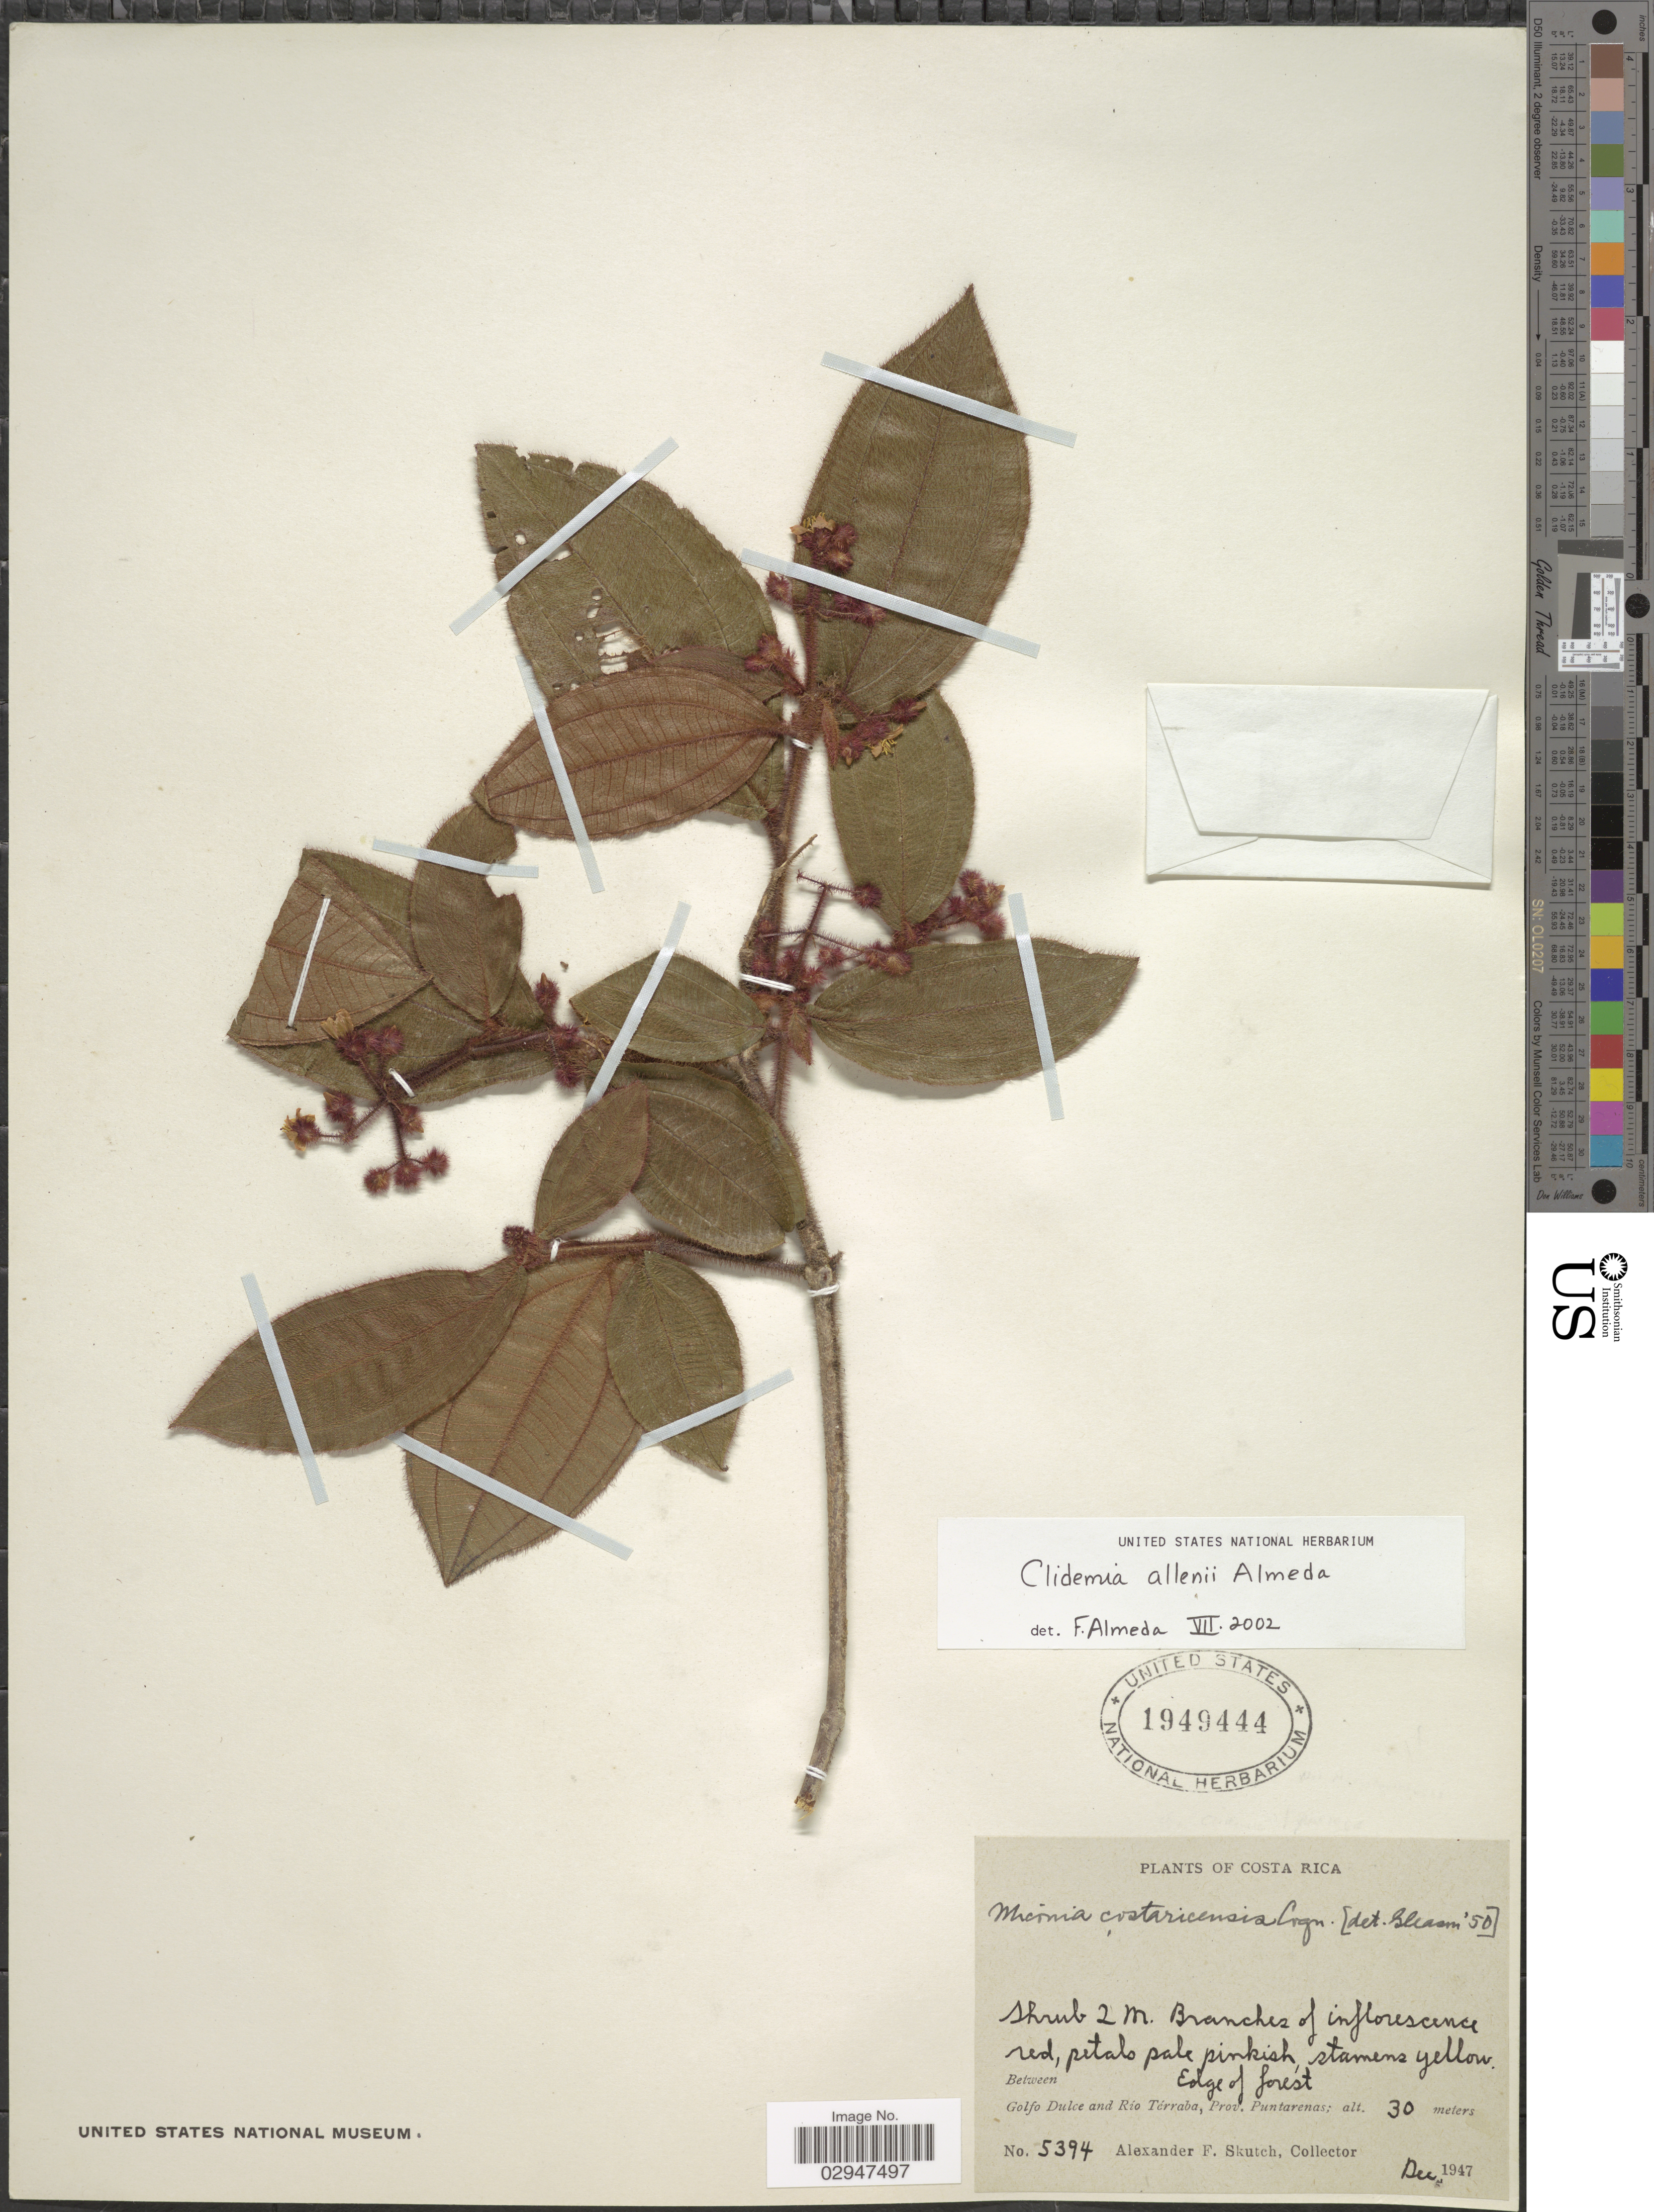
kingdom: Plantae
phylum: Tracheophyta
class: Magnoliopsida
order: Myrtales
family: Melastomataceae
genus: Clidemia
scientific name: Clidemia allenii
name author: Almeda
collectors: A. F. Skutch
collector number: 5394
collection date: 1947-12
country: Costa Rica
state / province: Puntarenas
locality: Between Golfo Dulce and Río Térraba.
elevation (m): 30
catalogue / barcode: US 1949444